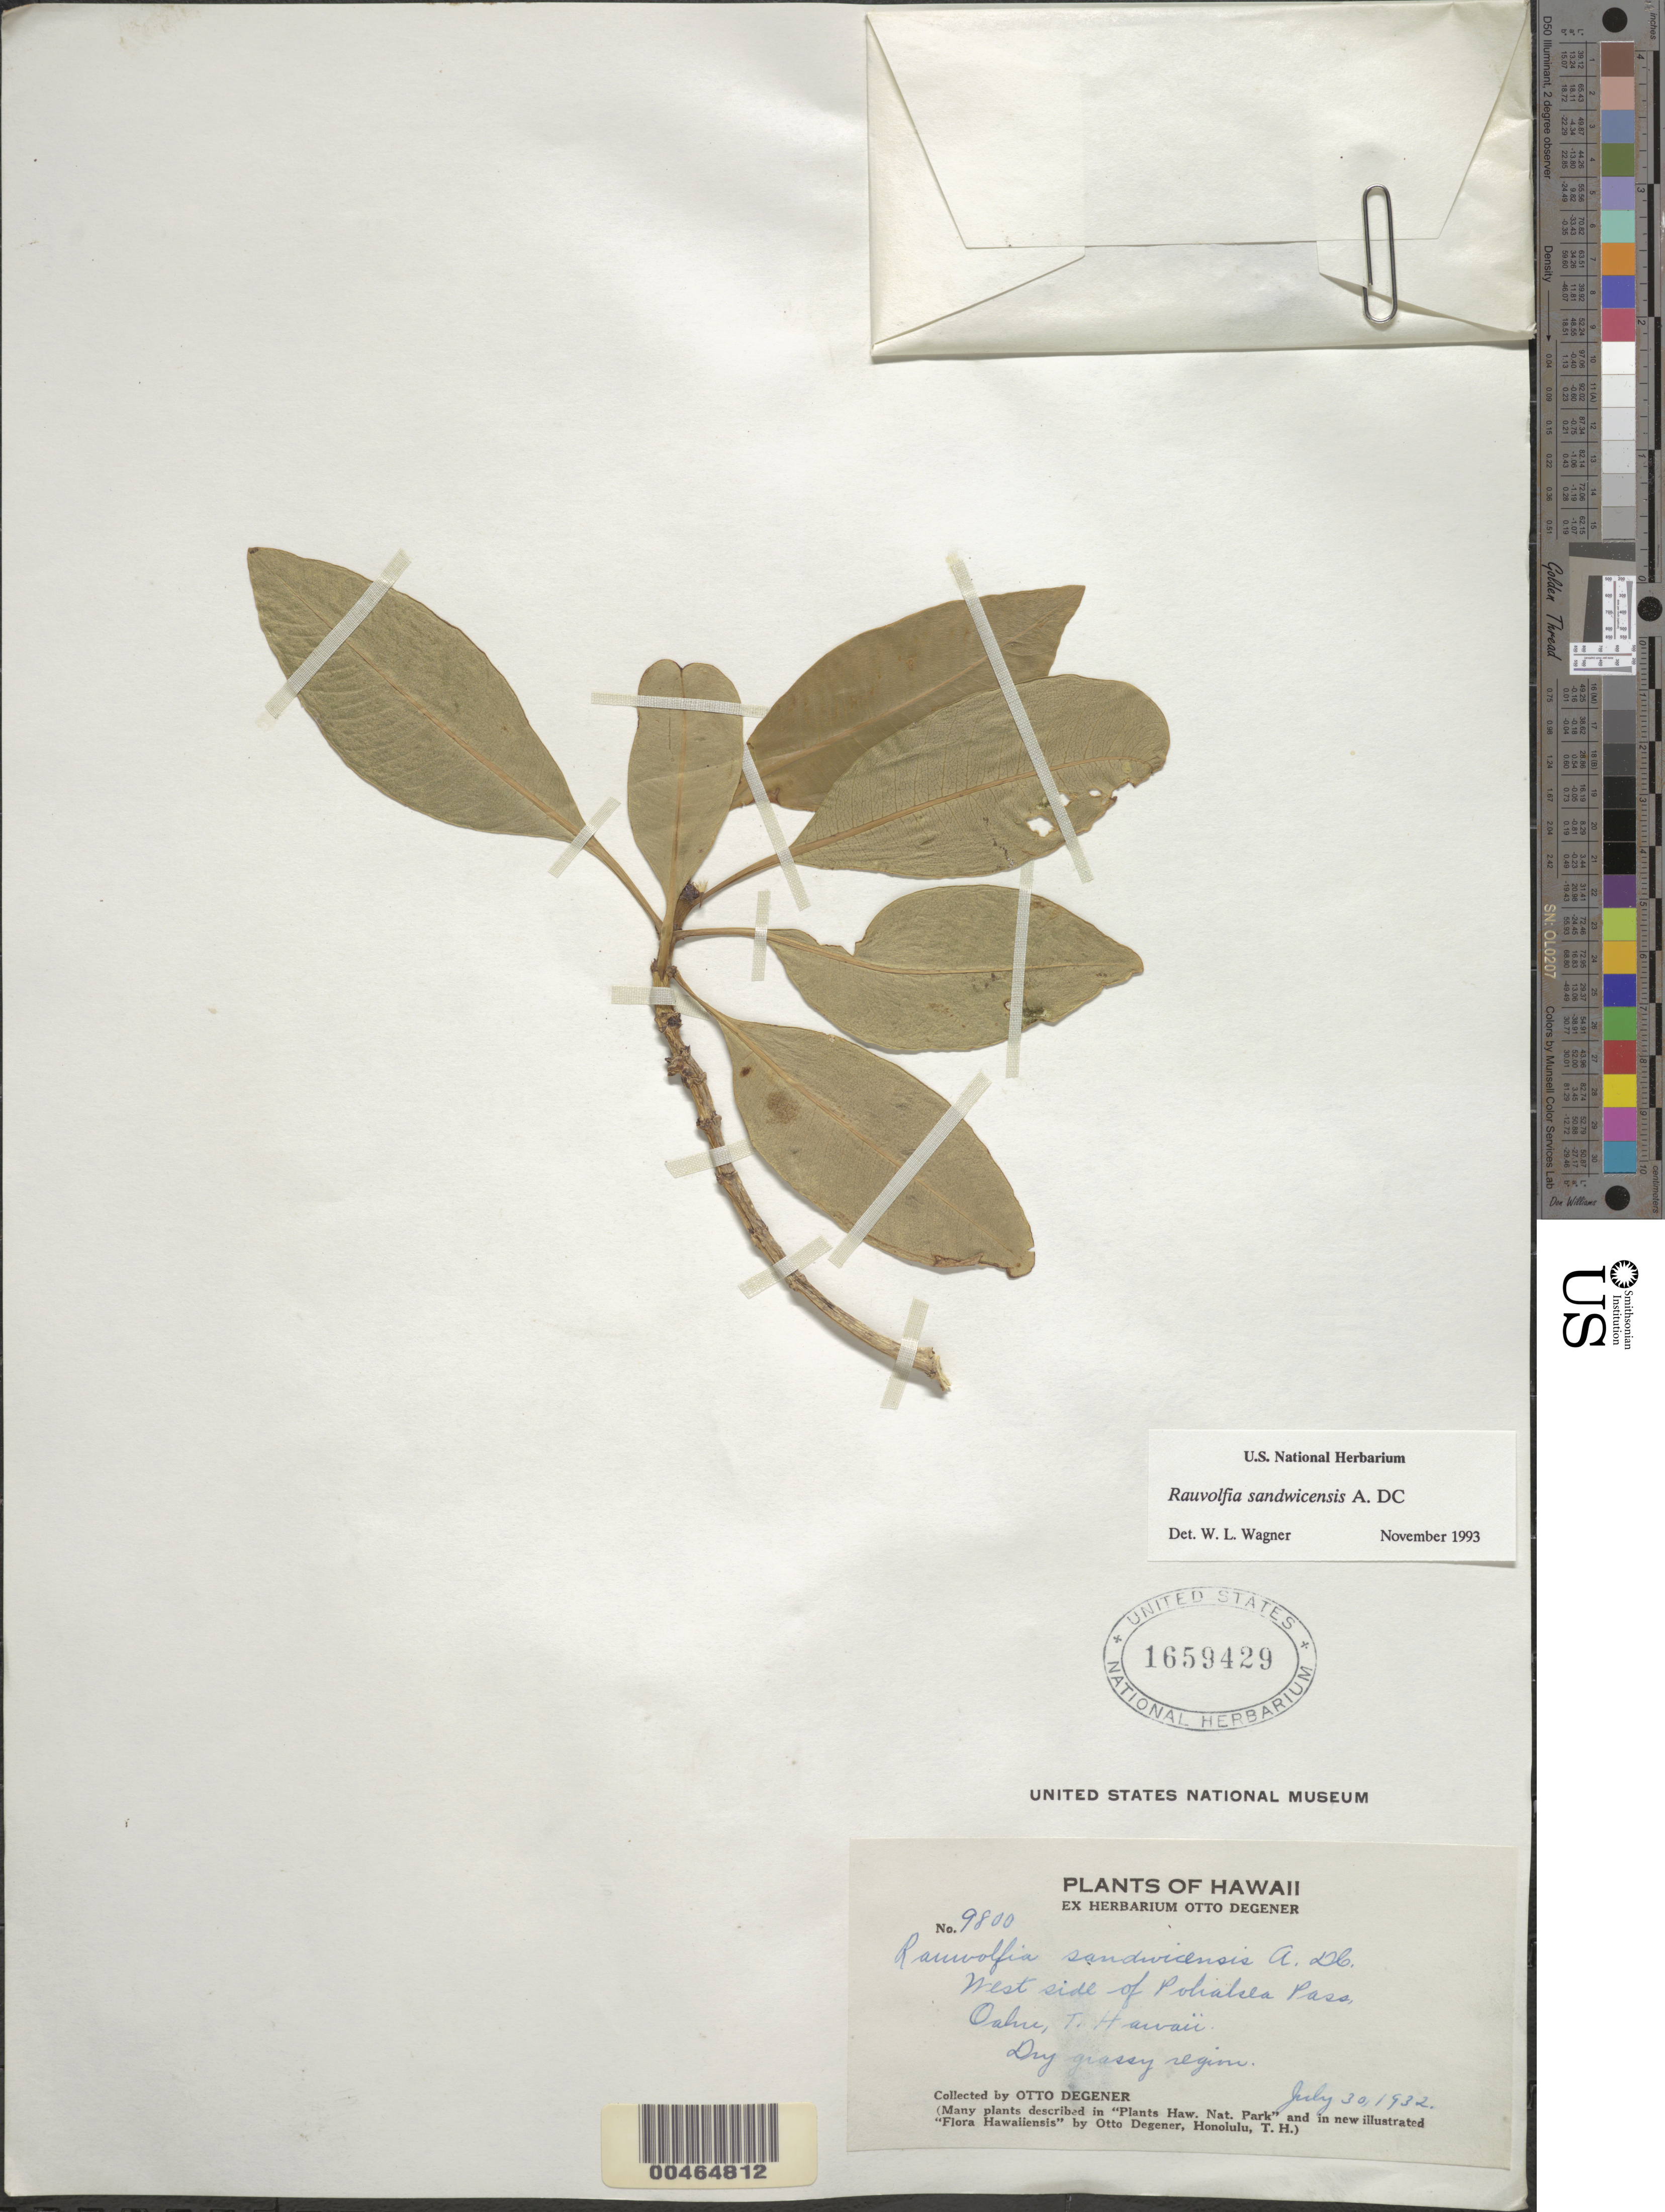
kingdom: Plantae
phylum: Tracheophyta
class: Magnoliopsida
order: Gentianales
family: Apocynaceae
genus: Rauvolfia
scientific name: Rauvolfia sandwicensis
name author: A. DC.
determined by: Wagner, W. L., (BOT), Smithsonian Institution - National Museum of Natural History (UNITED STATES)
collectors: O. Degener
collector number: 9800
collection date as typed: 30 Jul 1932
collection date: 1932-07-30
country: United States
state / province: Hawaii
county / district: Honolulu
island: Oahu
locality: W side of Pohakea Pass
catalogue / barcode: US 1659429